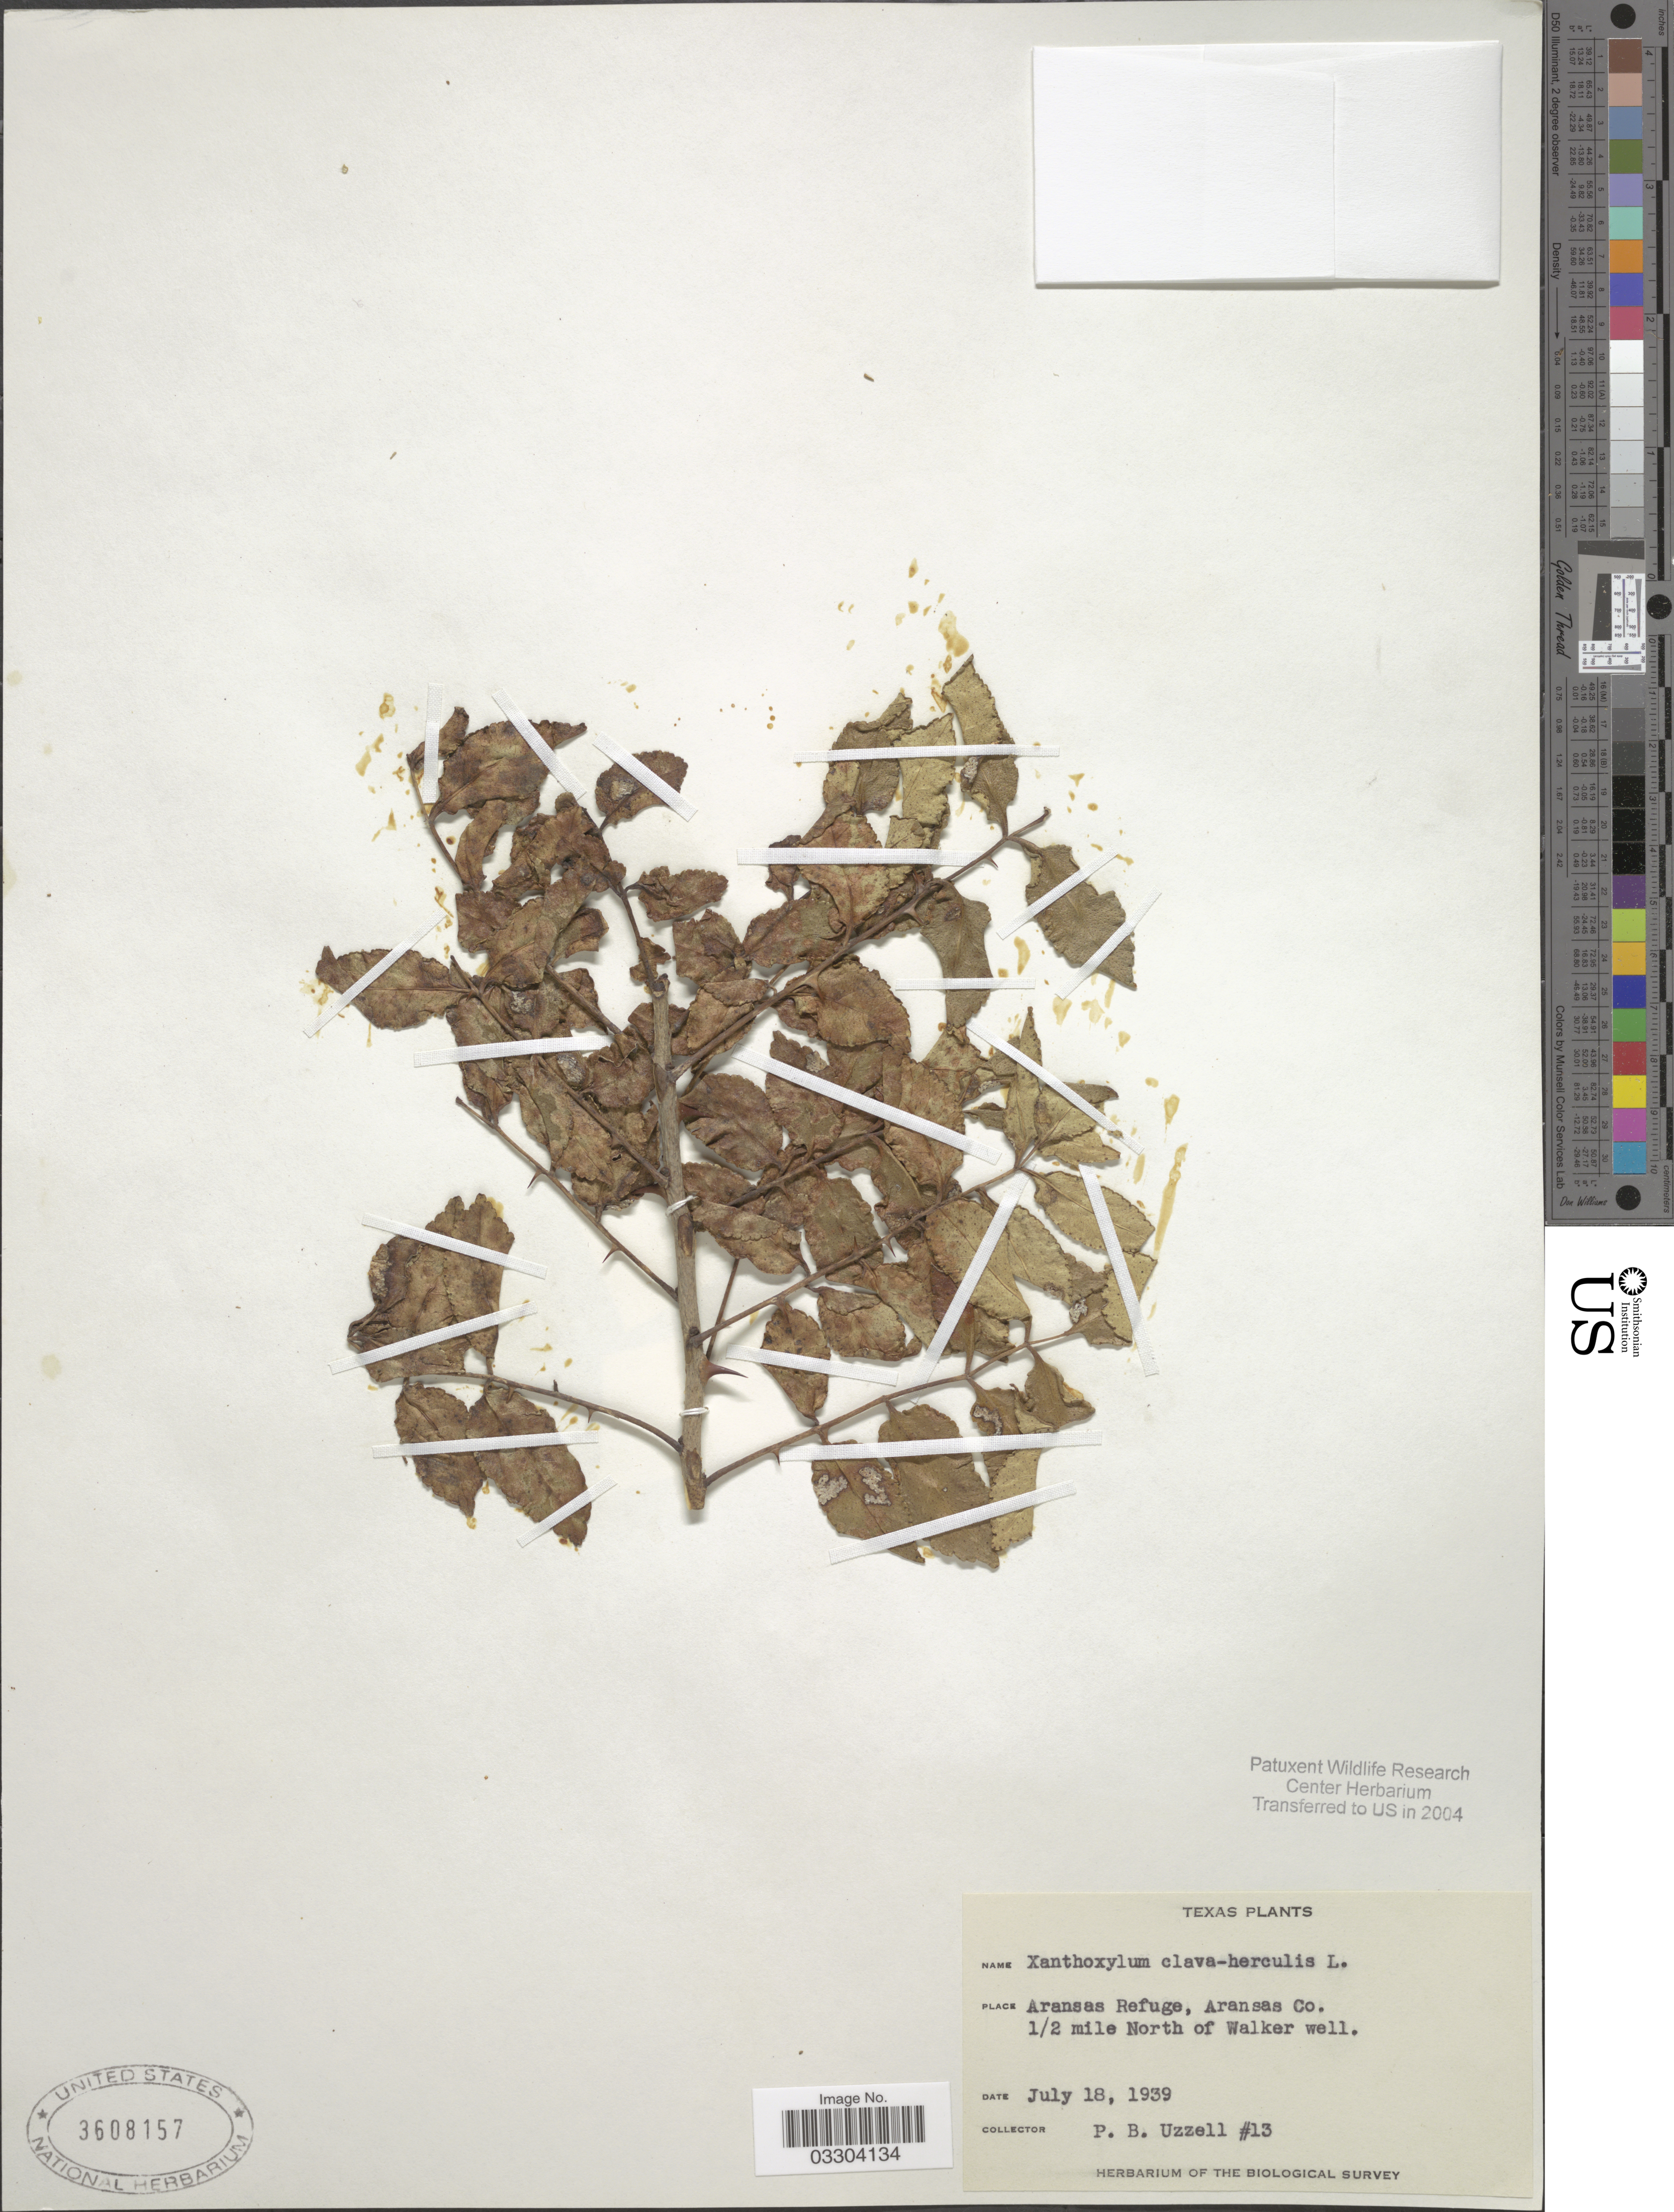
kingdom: Plantae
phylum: Tracheophyta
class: Magnoliopsida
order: Sapindales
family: Rutaceae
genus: Zanthoxylum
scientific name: Zanthoxylum clava-herculis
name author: L.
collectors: P. Uzzell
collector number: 13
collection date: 1939-07-18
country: United States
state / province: Texas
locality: Aransas Refuge, Aransas Co., ½ mile North of Walker well.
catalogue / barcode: US 3608157